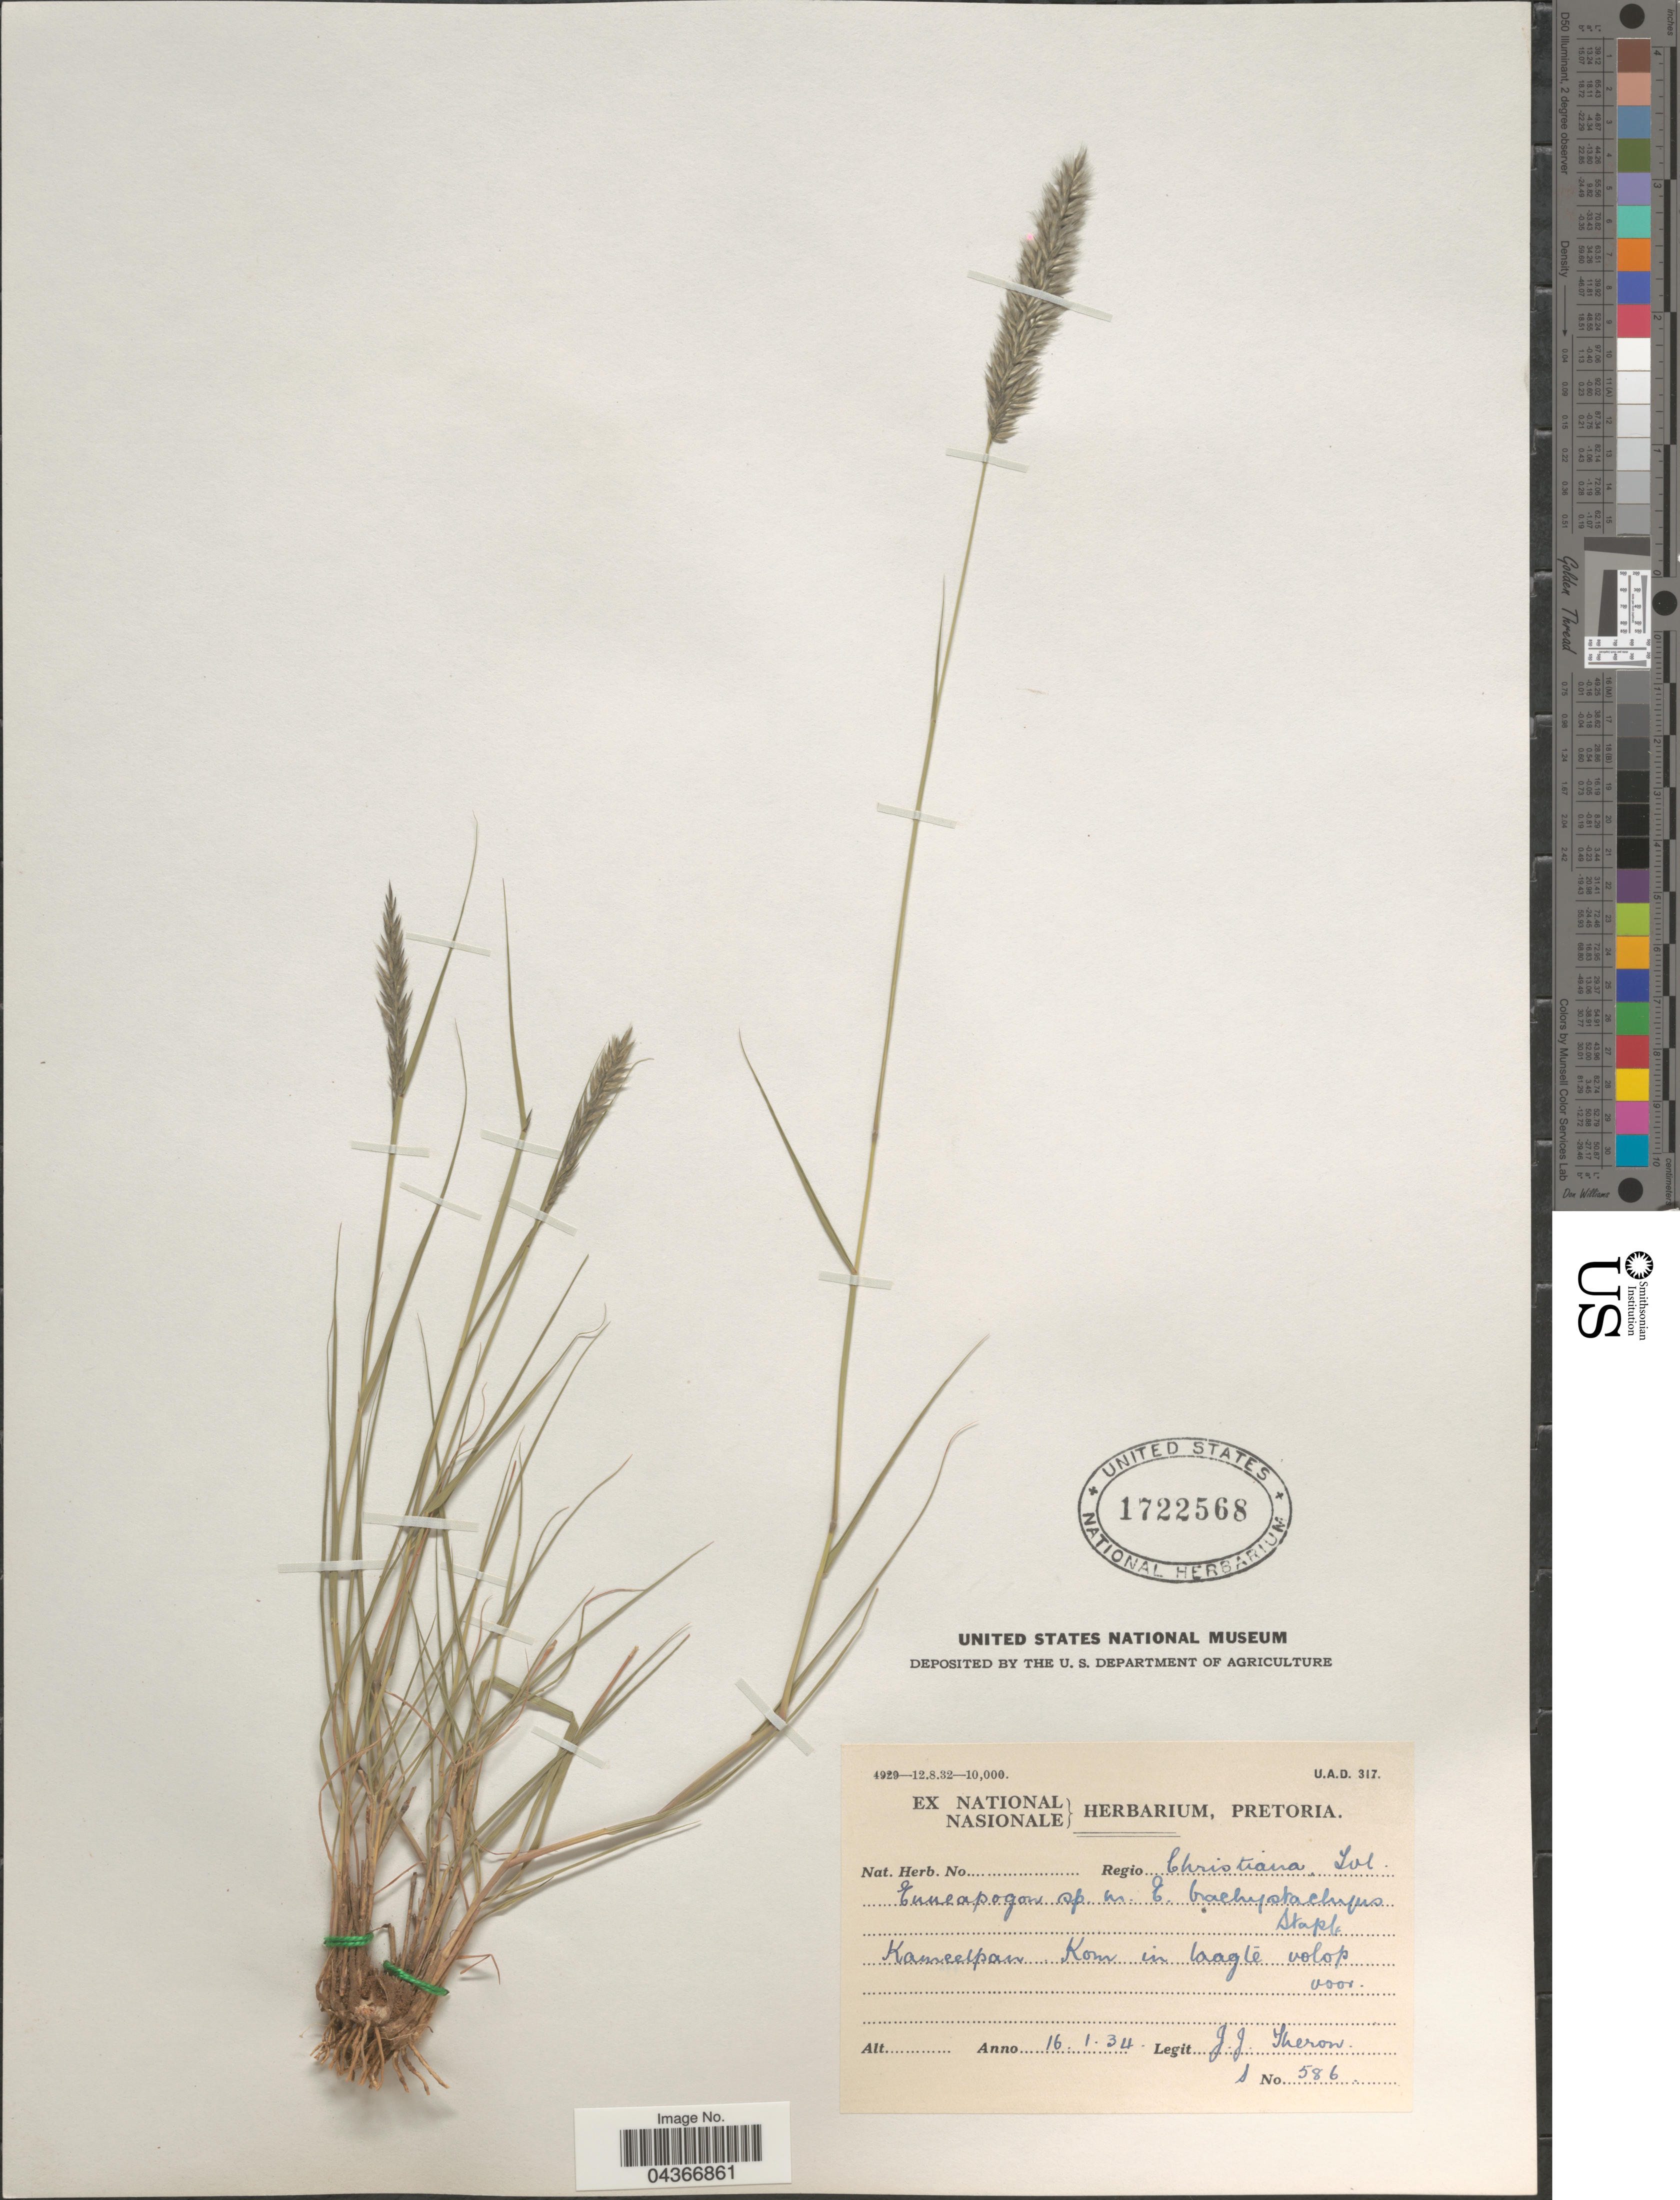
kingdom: Plantae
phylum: Tracheophyta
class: Liliopsida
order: Poales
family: Poaceae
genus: Enneapogon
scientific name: Enneapogon desvauxii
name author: P. Beauv.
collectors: J. Theron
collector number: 586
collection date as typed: Transcribed d/m/y: 16/1/34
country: South Africa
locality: Regio Christiana, Tvl. Kameelpan.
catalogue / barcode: US 1722568